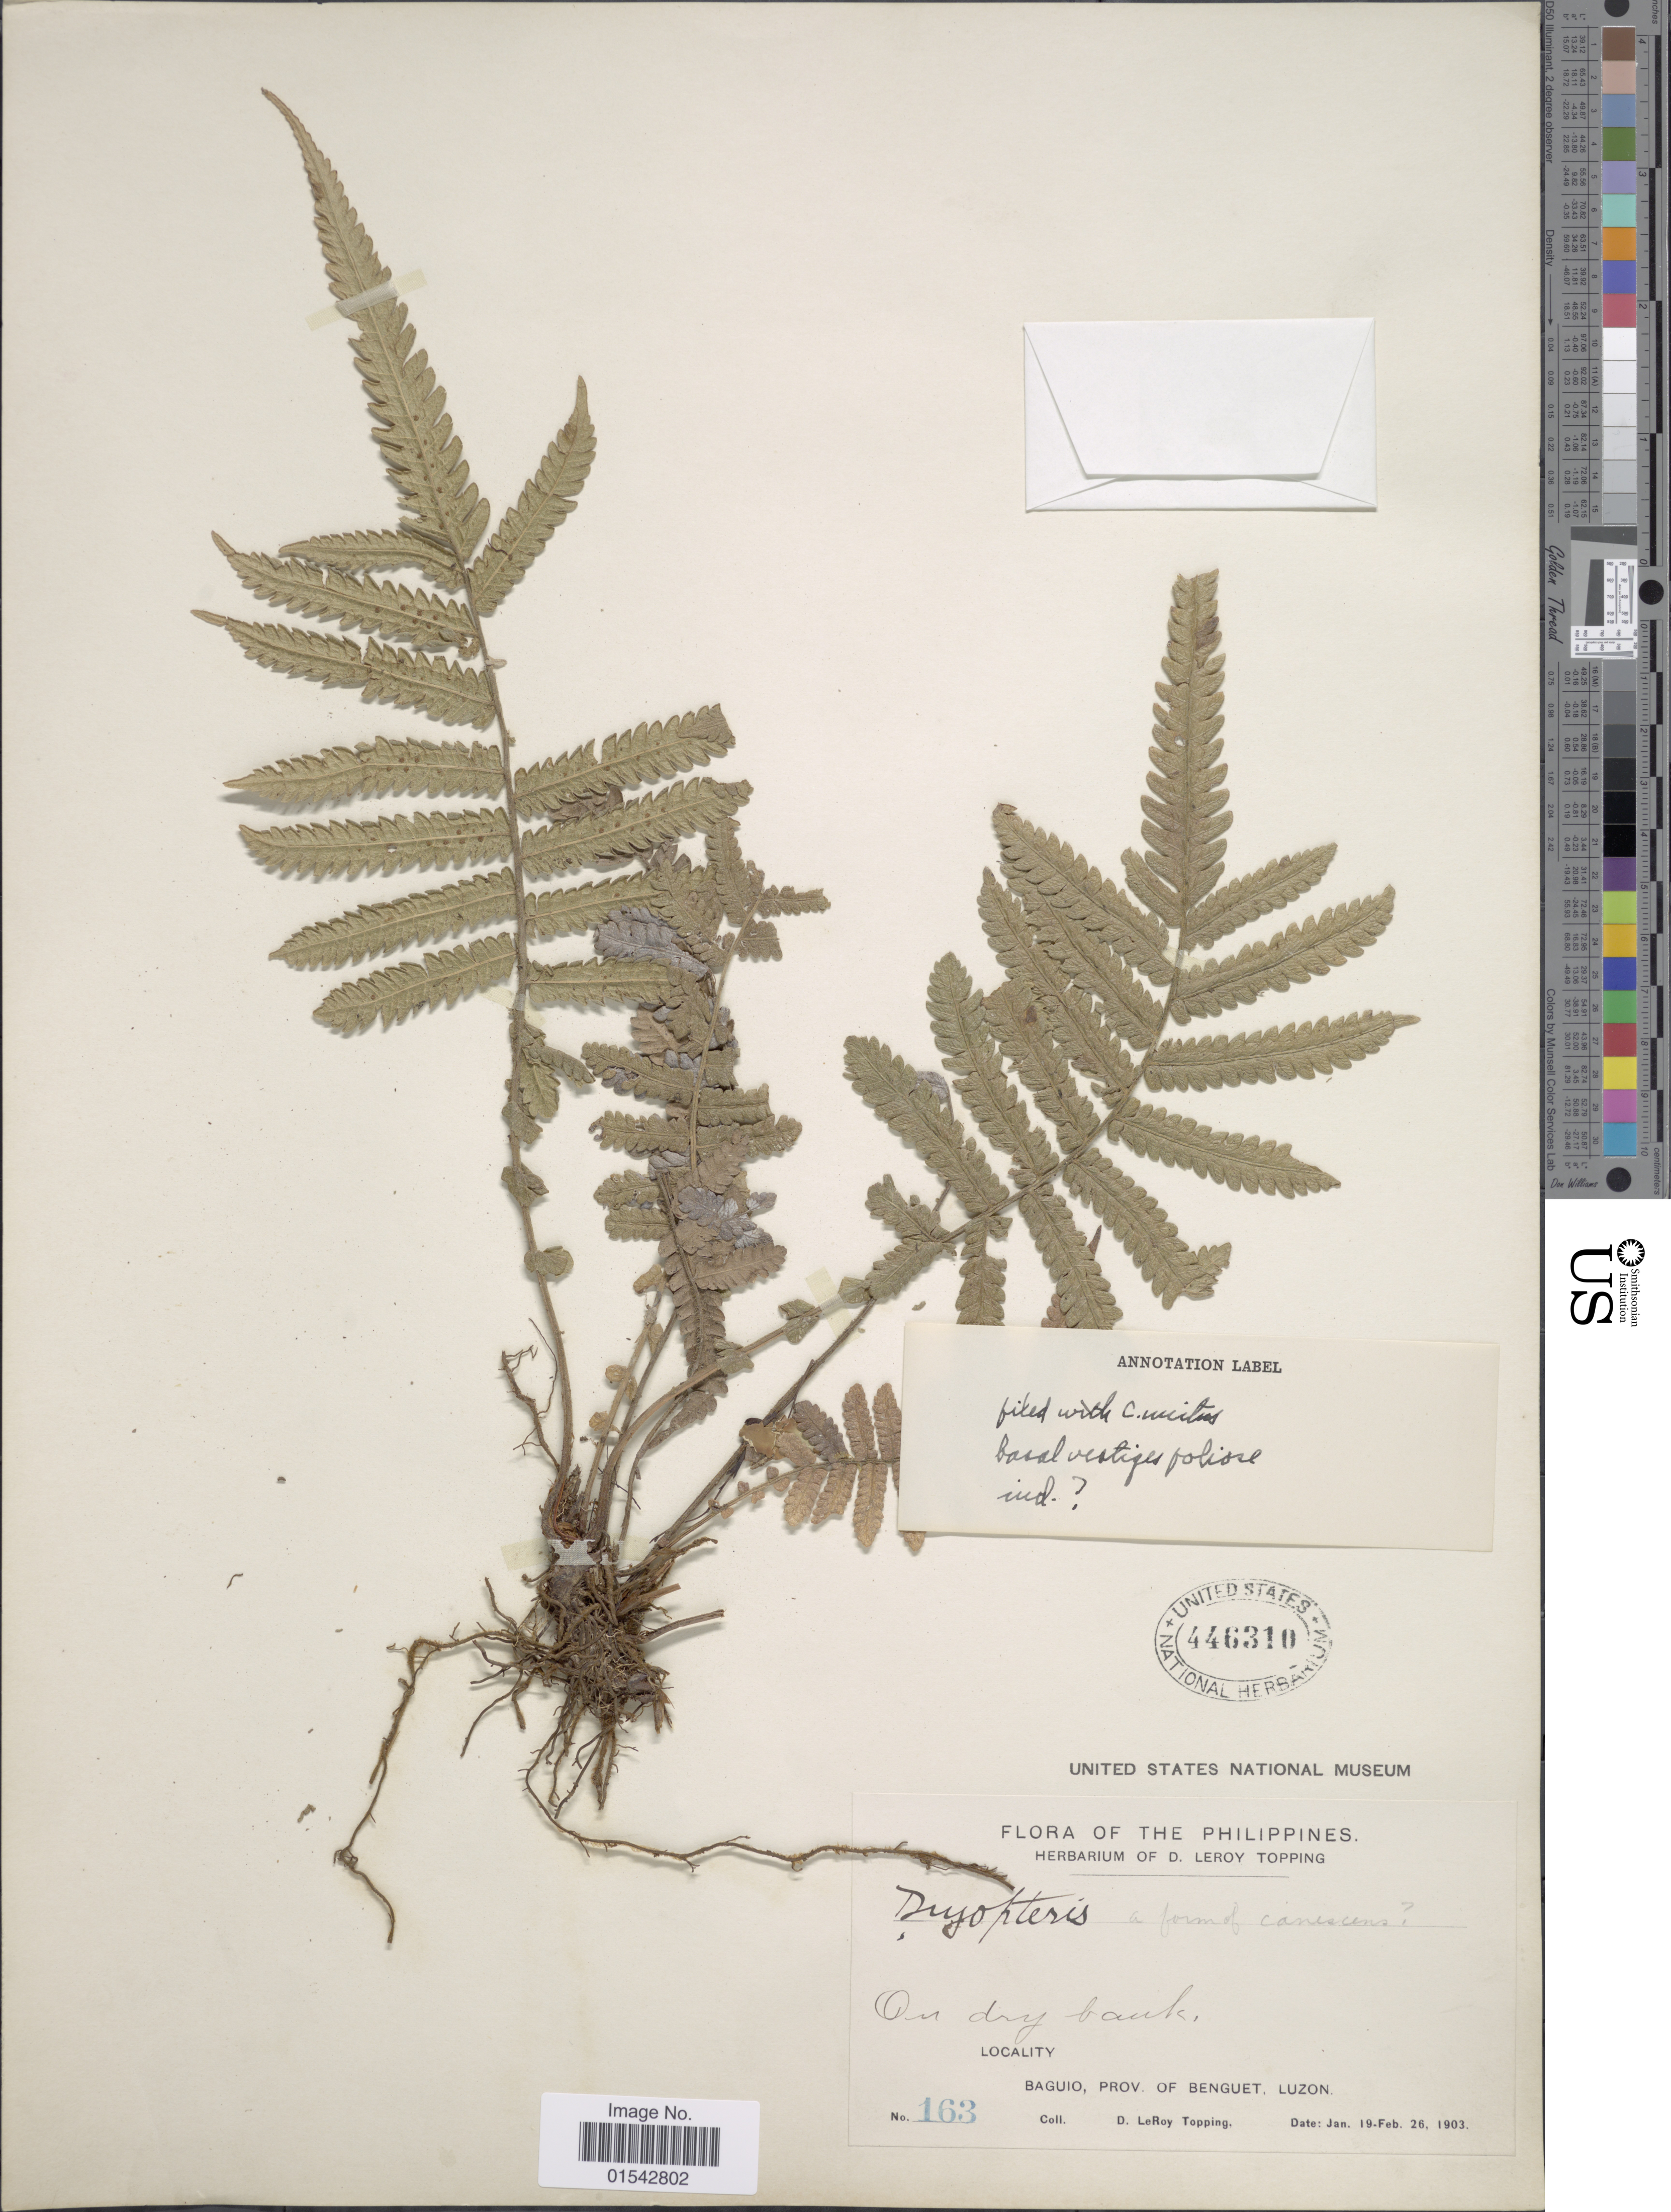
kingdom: Plantae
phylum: Tracheophyta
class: Polypodiopsida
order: Polypodiales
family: Thelypteridaceae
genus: Cyclosorus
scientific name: Cyclosorus sp.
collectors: D. L. Topping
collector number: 163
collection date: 1903-01-19/1903-02-26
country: Philippines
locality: Philippines, Baguio, Prov. of Benguet, Luzon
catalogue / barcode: US 446310